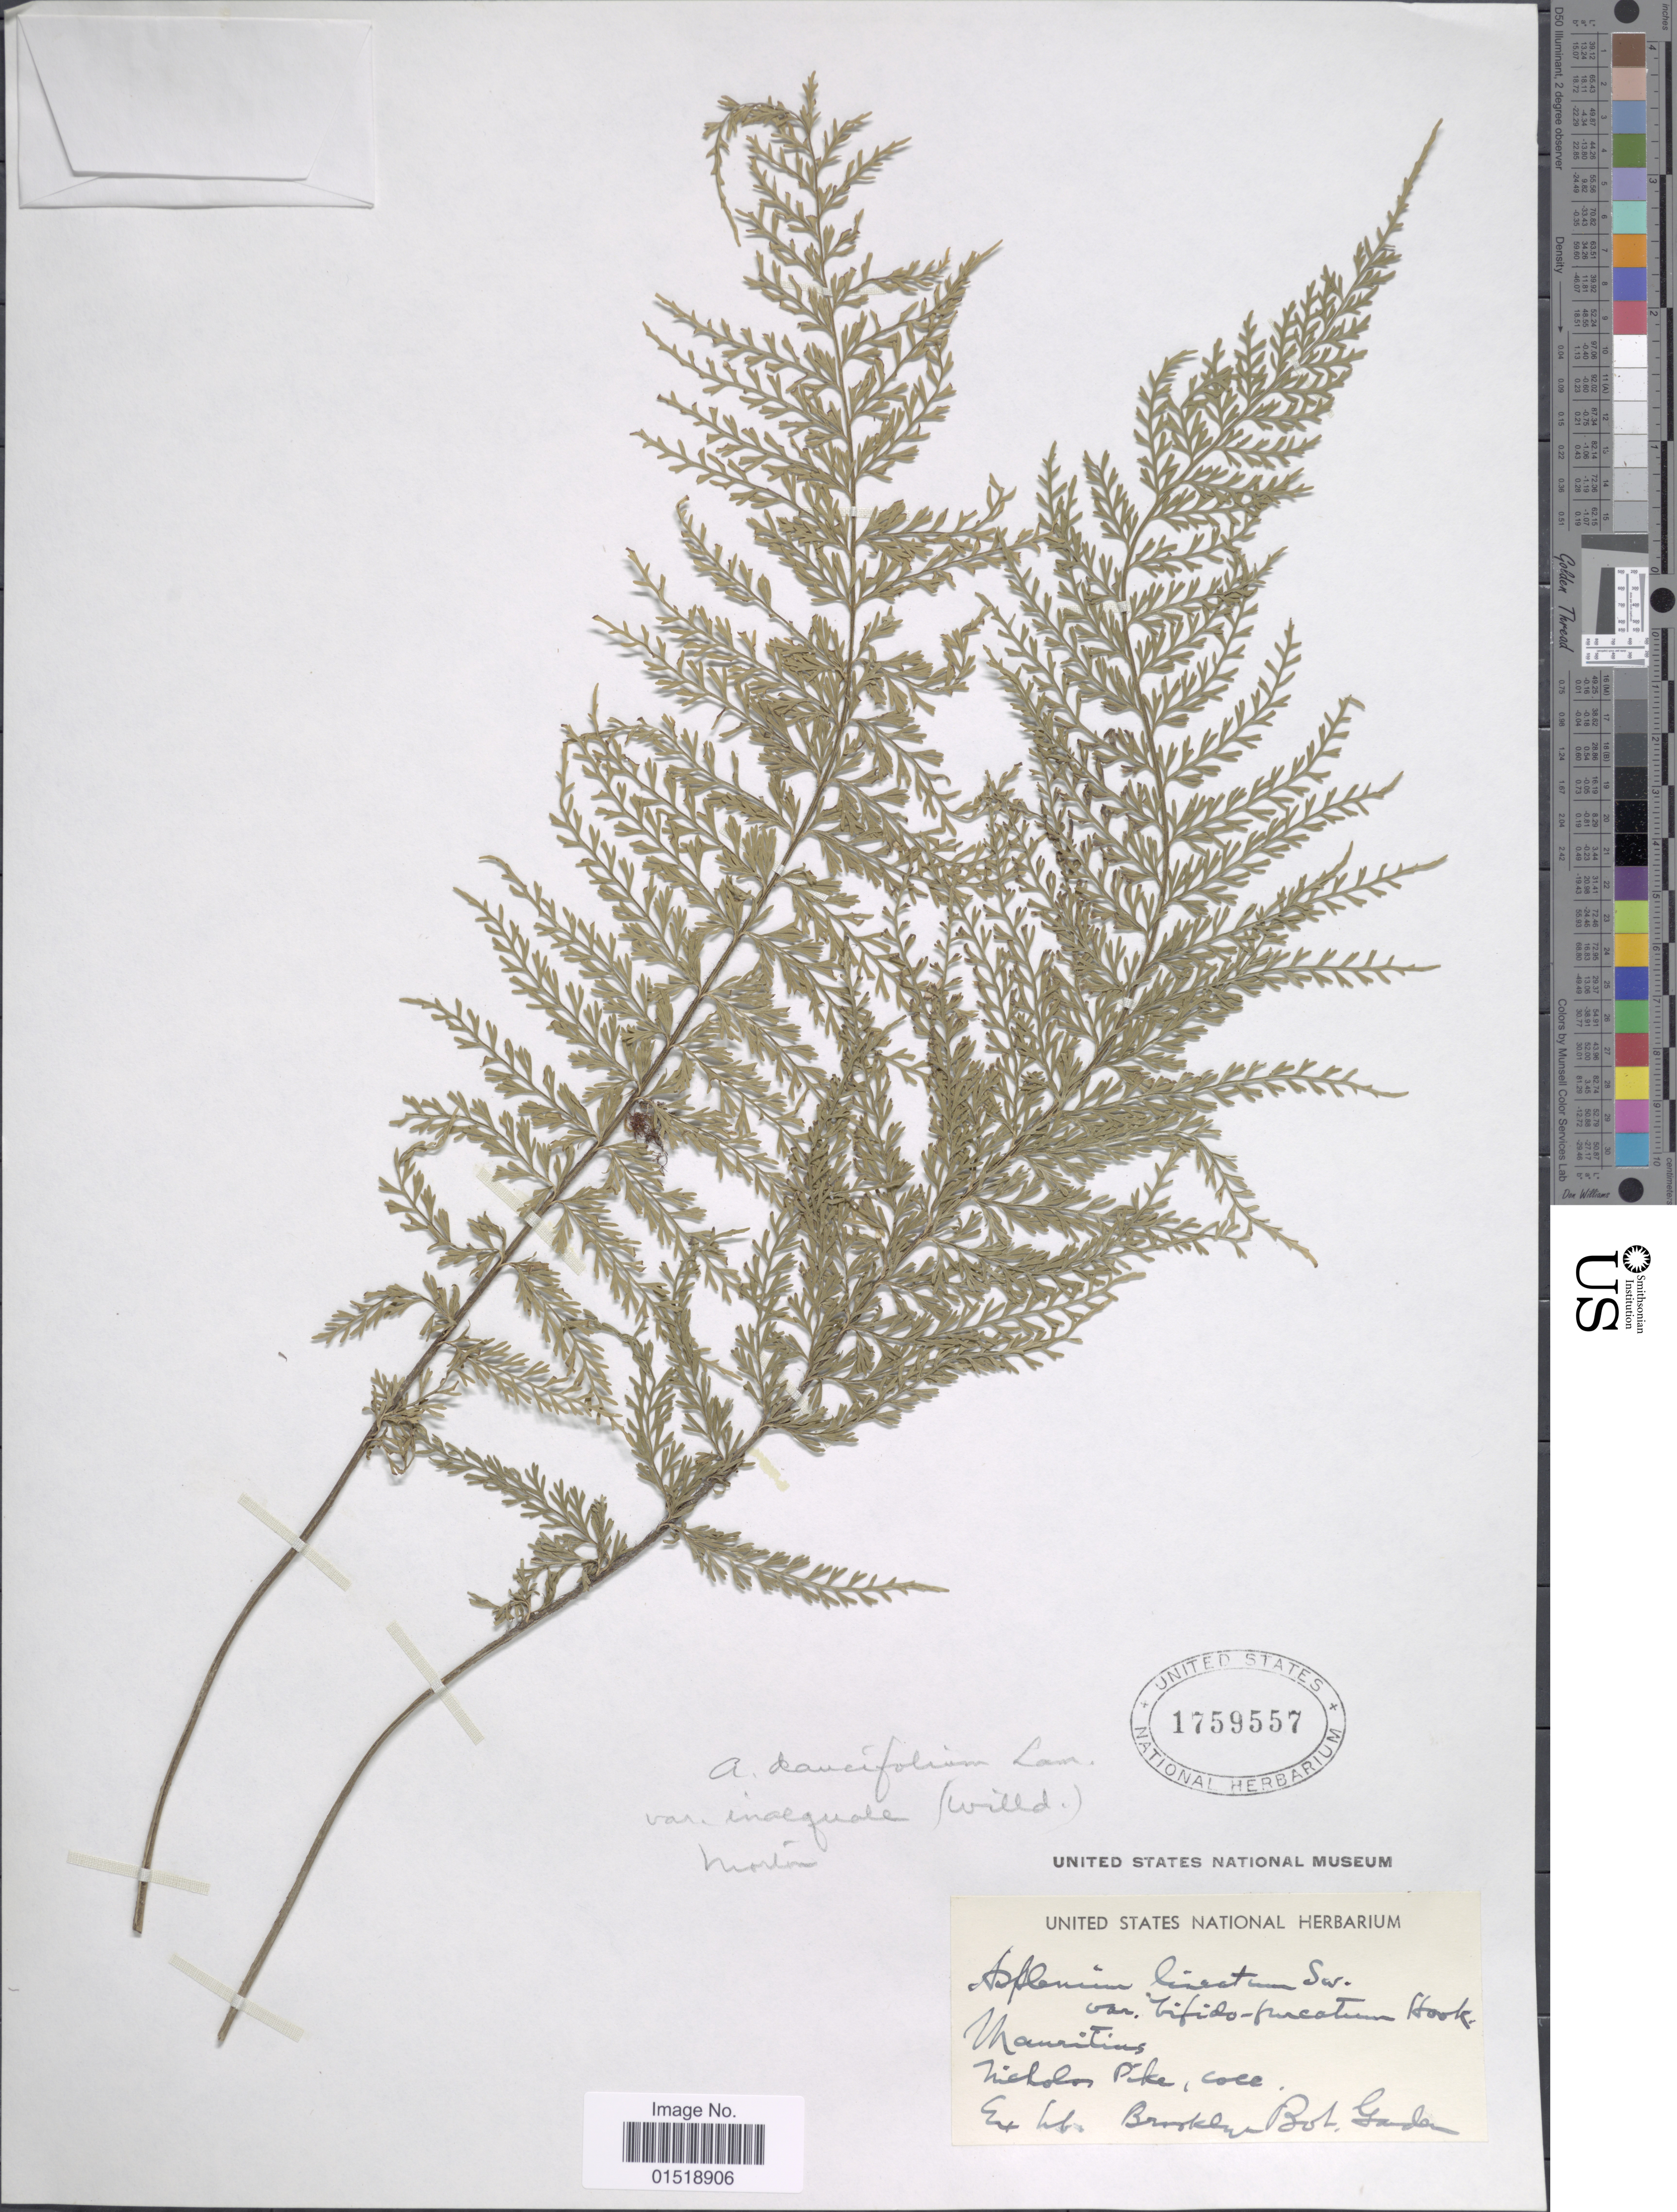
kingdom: Plantae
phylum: Tracheophyta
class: Polypodiopsida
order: Polypodiales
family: Aspleniaceae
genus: Asplenium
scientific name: Asplenium daucifolium var. inaequale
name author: (Willd.) C.V. Morton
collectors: N. Pike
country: Mauritius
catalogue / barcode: US 1759557